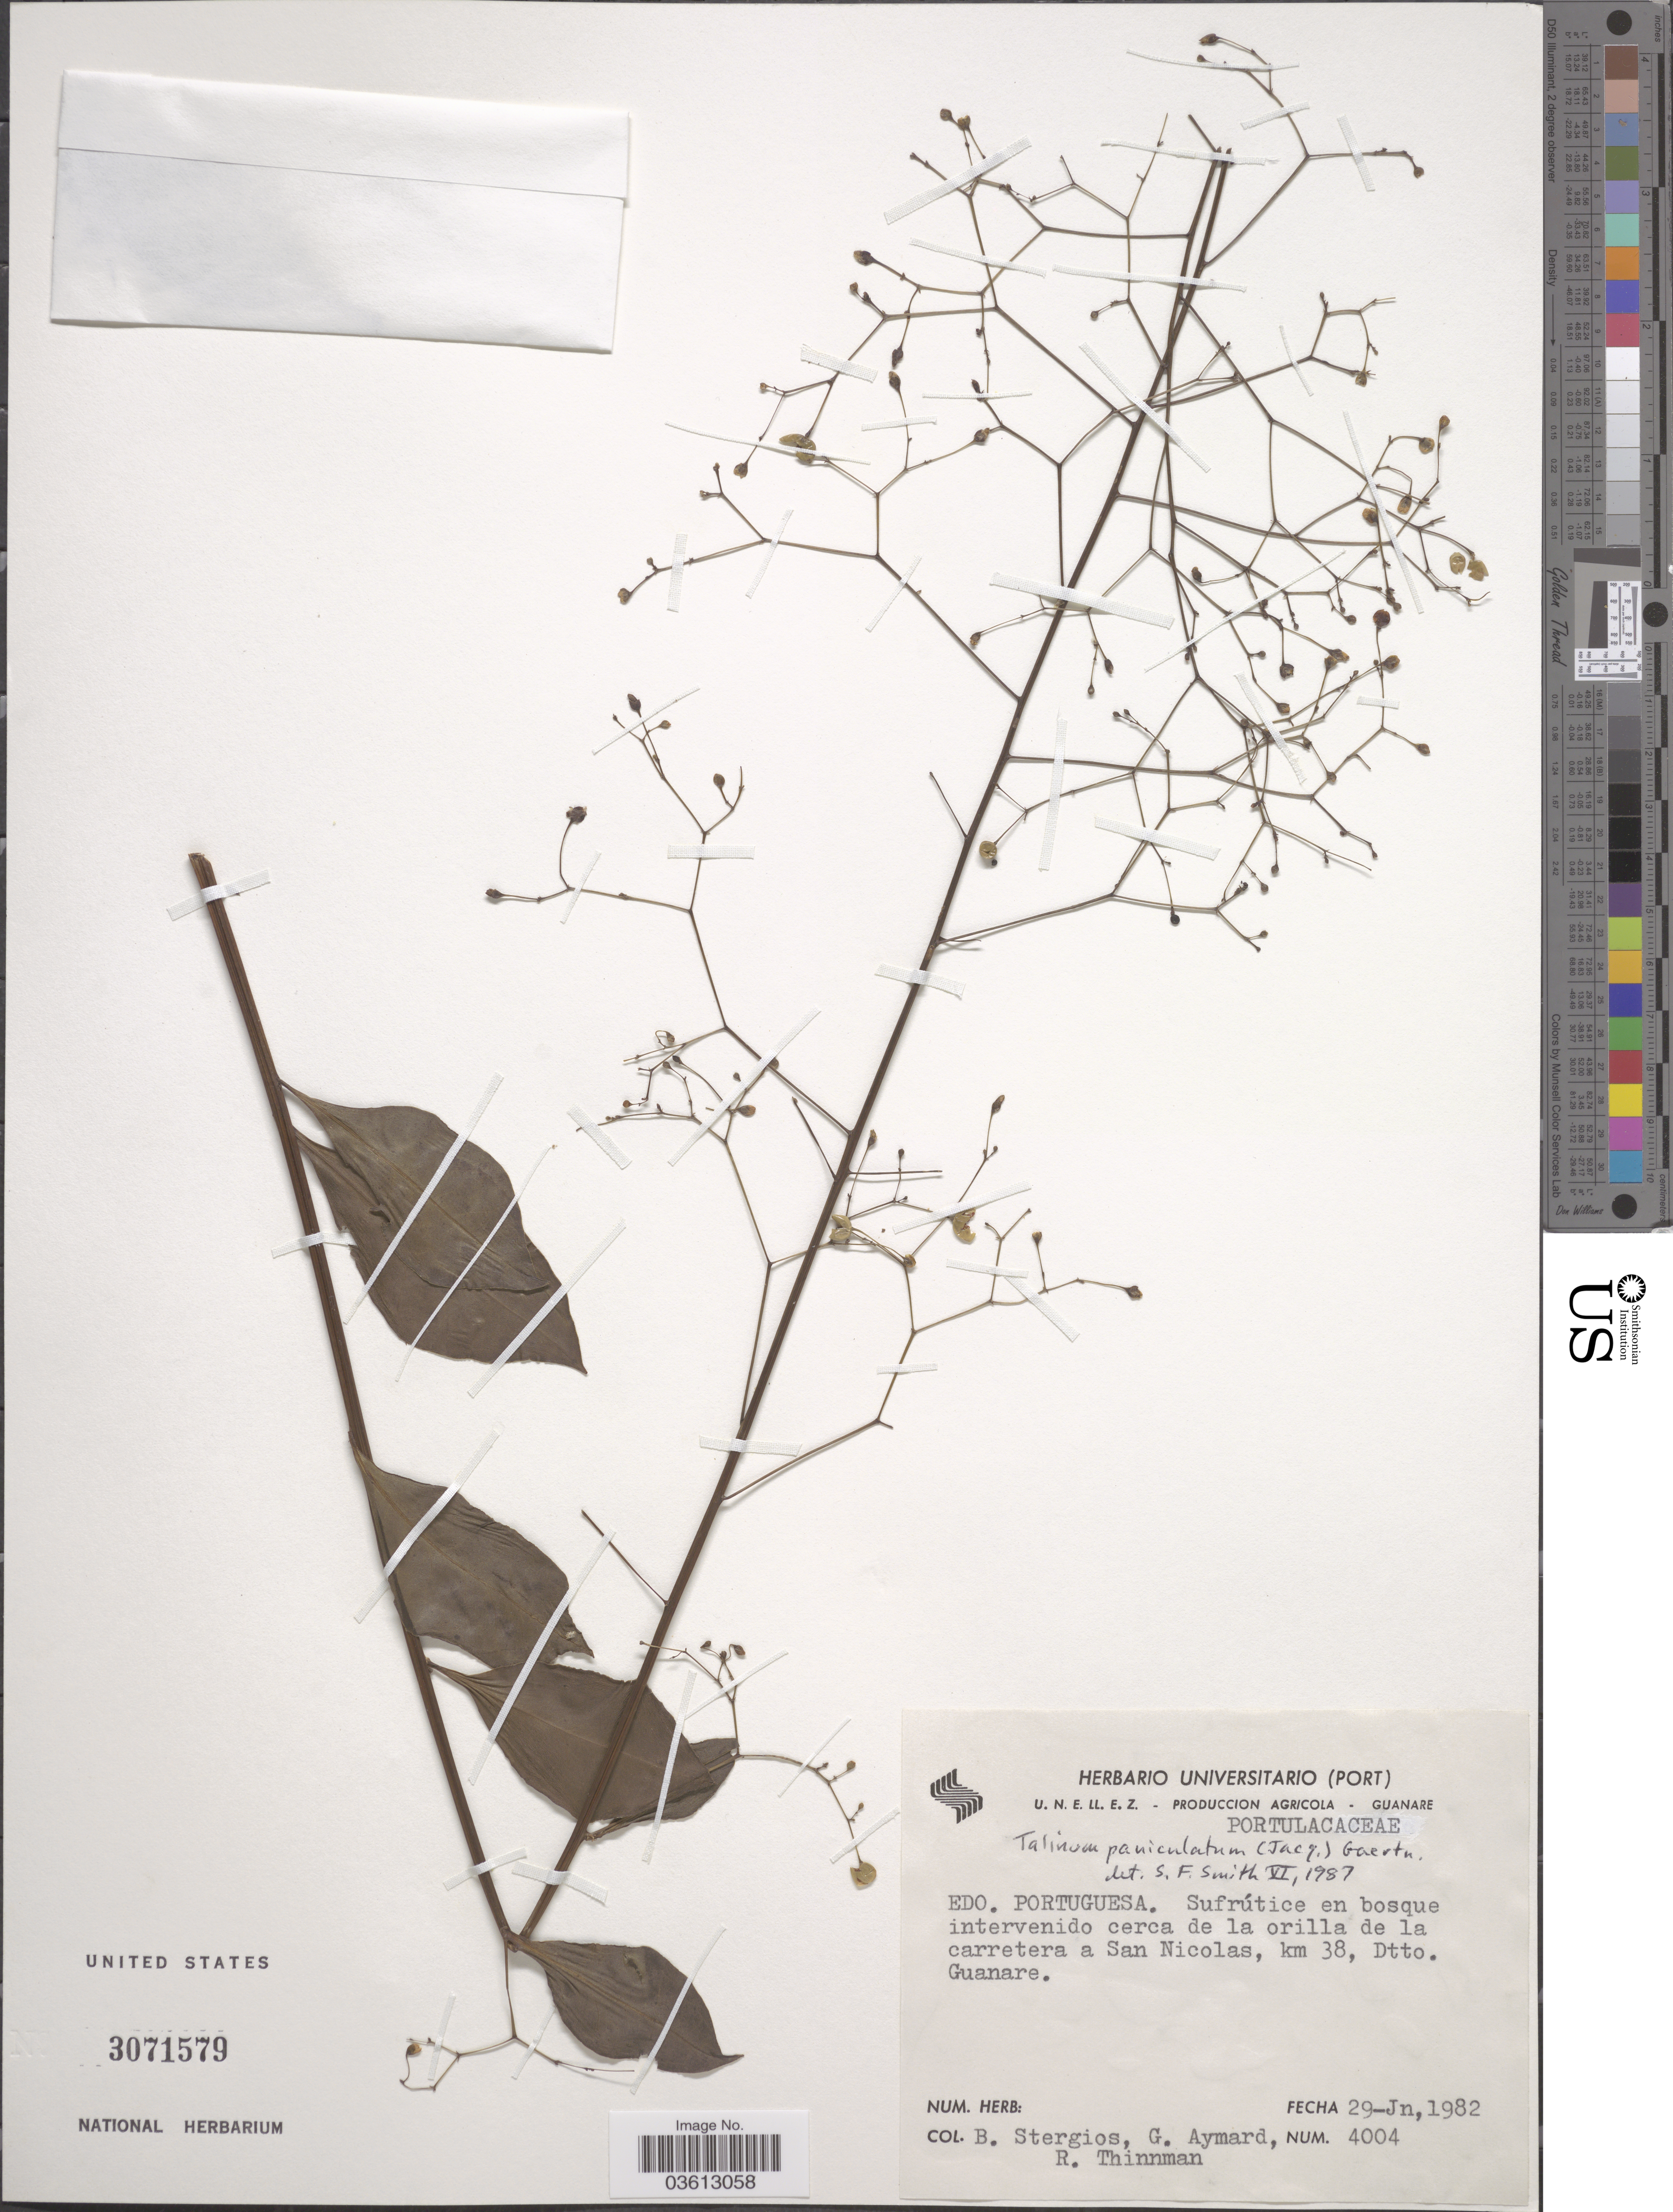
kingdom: Plantae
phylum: Tracheophyta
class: Magnoliopsida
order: Caryophyllales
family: Talinaceae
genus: Talinum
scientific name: Talinum paniculatum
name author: (Jacq.) Gaertn.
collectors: B. G. Stergios, G. A. Aymard & R. Thinnman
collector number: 4004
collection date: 1982-01-29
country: Venezuela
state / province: Portuguesa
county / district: Guanare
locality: Carretera a San Nicolas, km 38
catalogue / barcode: US 3071579